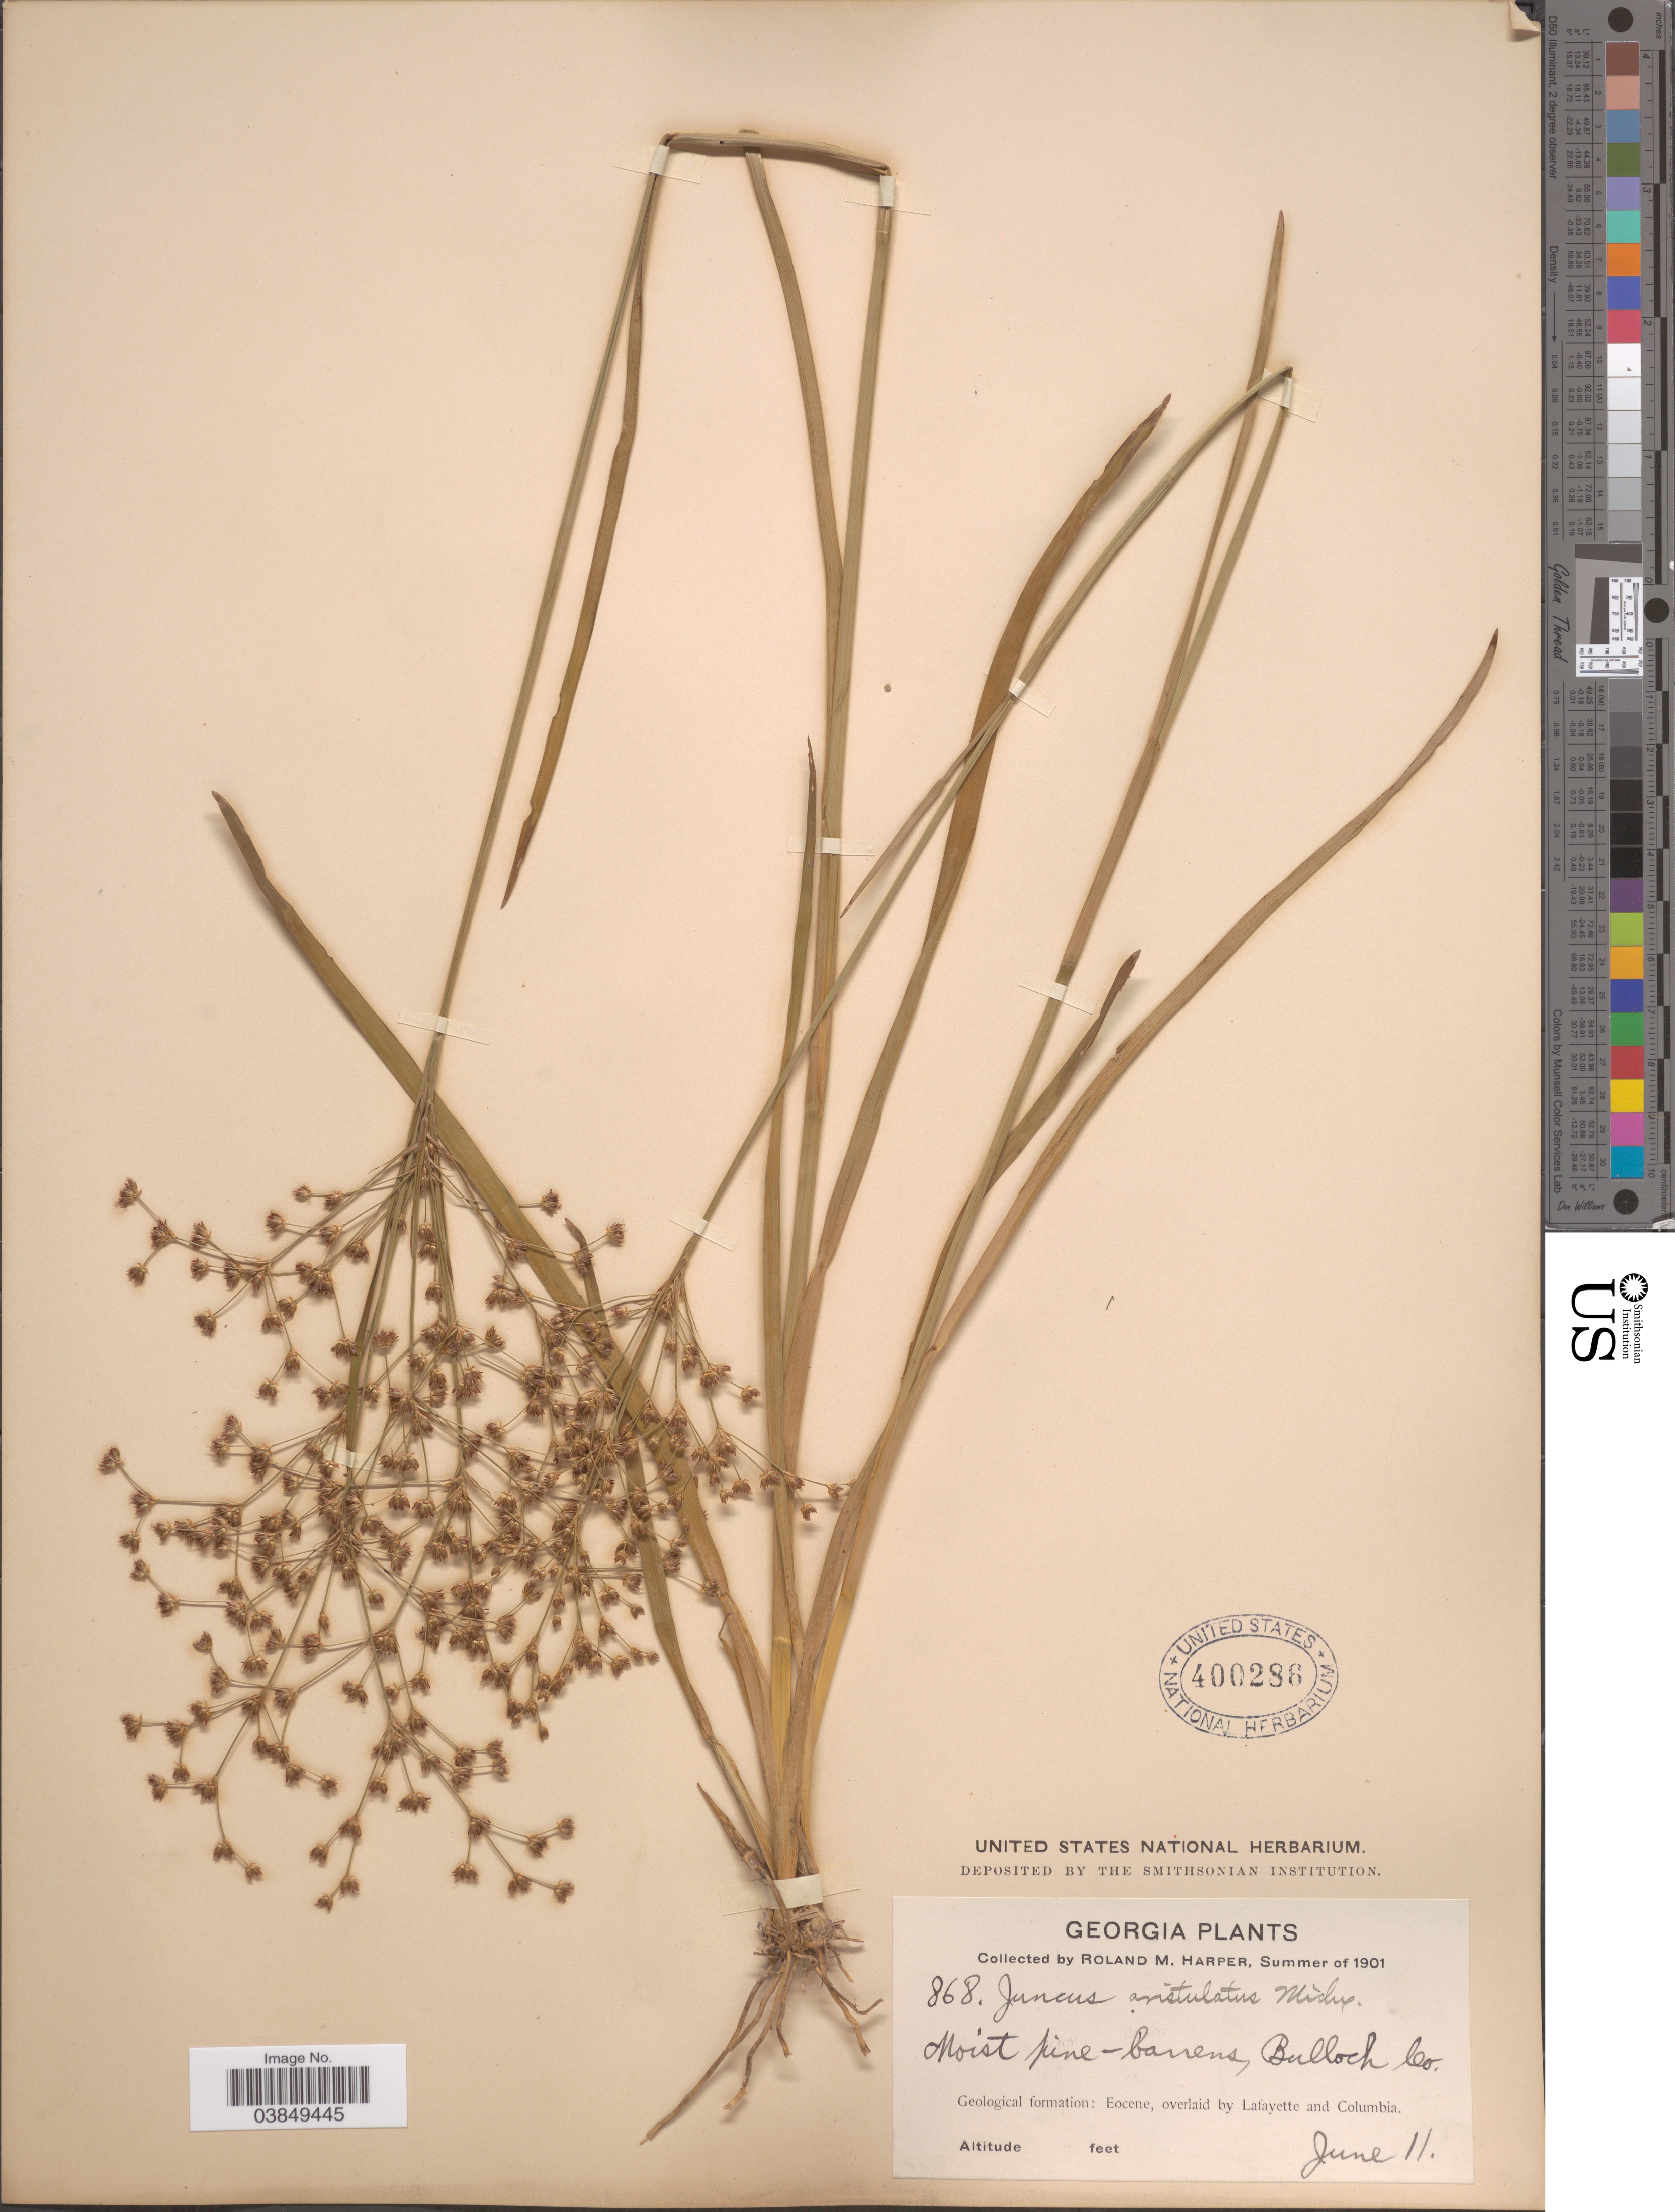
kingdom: Plantae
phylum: Tracheophyta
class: Liliopsida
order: Poales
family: Juncaceae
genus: Juncus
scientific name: Juncus aristulatus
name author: Michx.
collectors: R. M. Harper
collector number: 868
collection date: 1901-06-11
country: United States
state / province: Georgia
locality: Bulloch Co. Geological formation: Eocene, overlaid by Lafayette and Columbia.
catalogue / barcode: US 400286